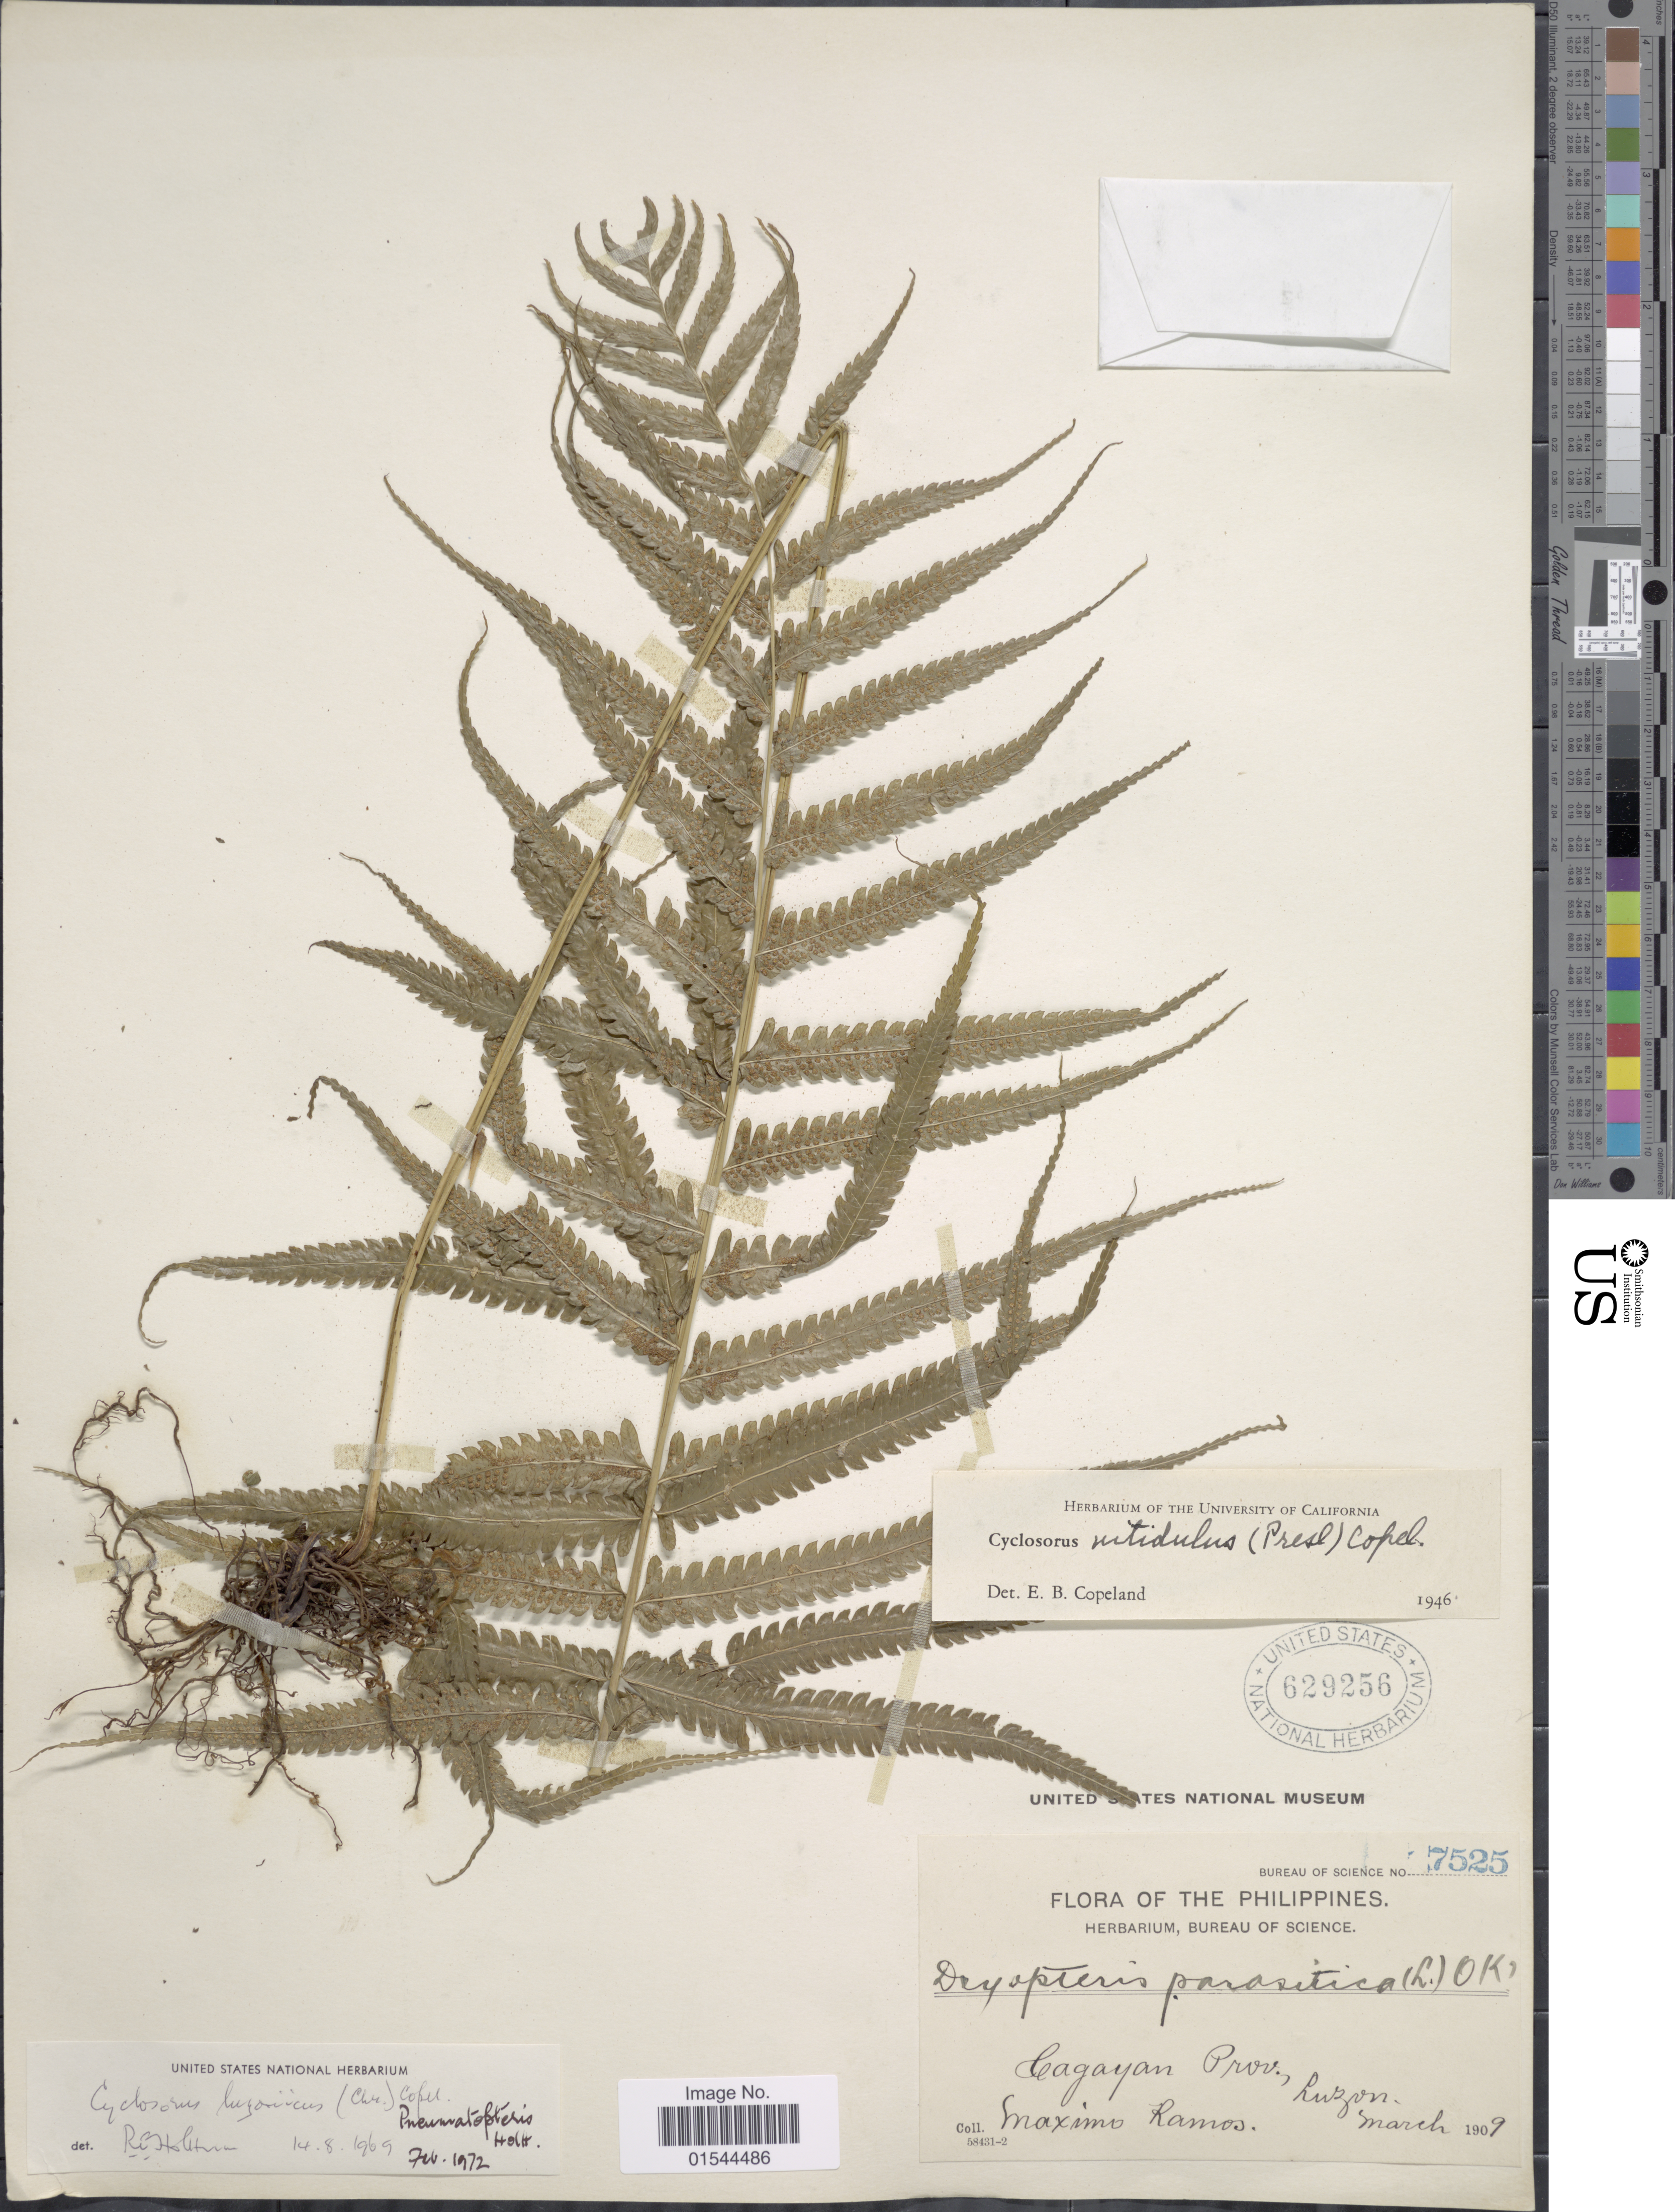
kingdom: Plantae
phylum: Tracheophyta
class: Polypodiopsida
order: Polypodiales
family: Thelypteridaceae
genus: Pneumatopteris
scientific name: Pneumatopteris laevis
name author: (Mett.) Holttum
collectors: M. Ramos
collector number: Bureau of Science 7525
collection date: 1909-03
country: Philippines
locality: Cagayan Prov., Luzon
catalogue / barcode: US 629256